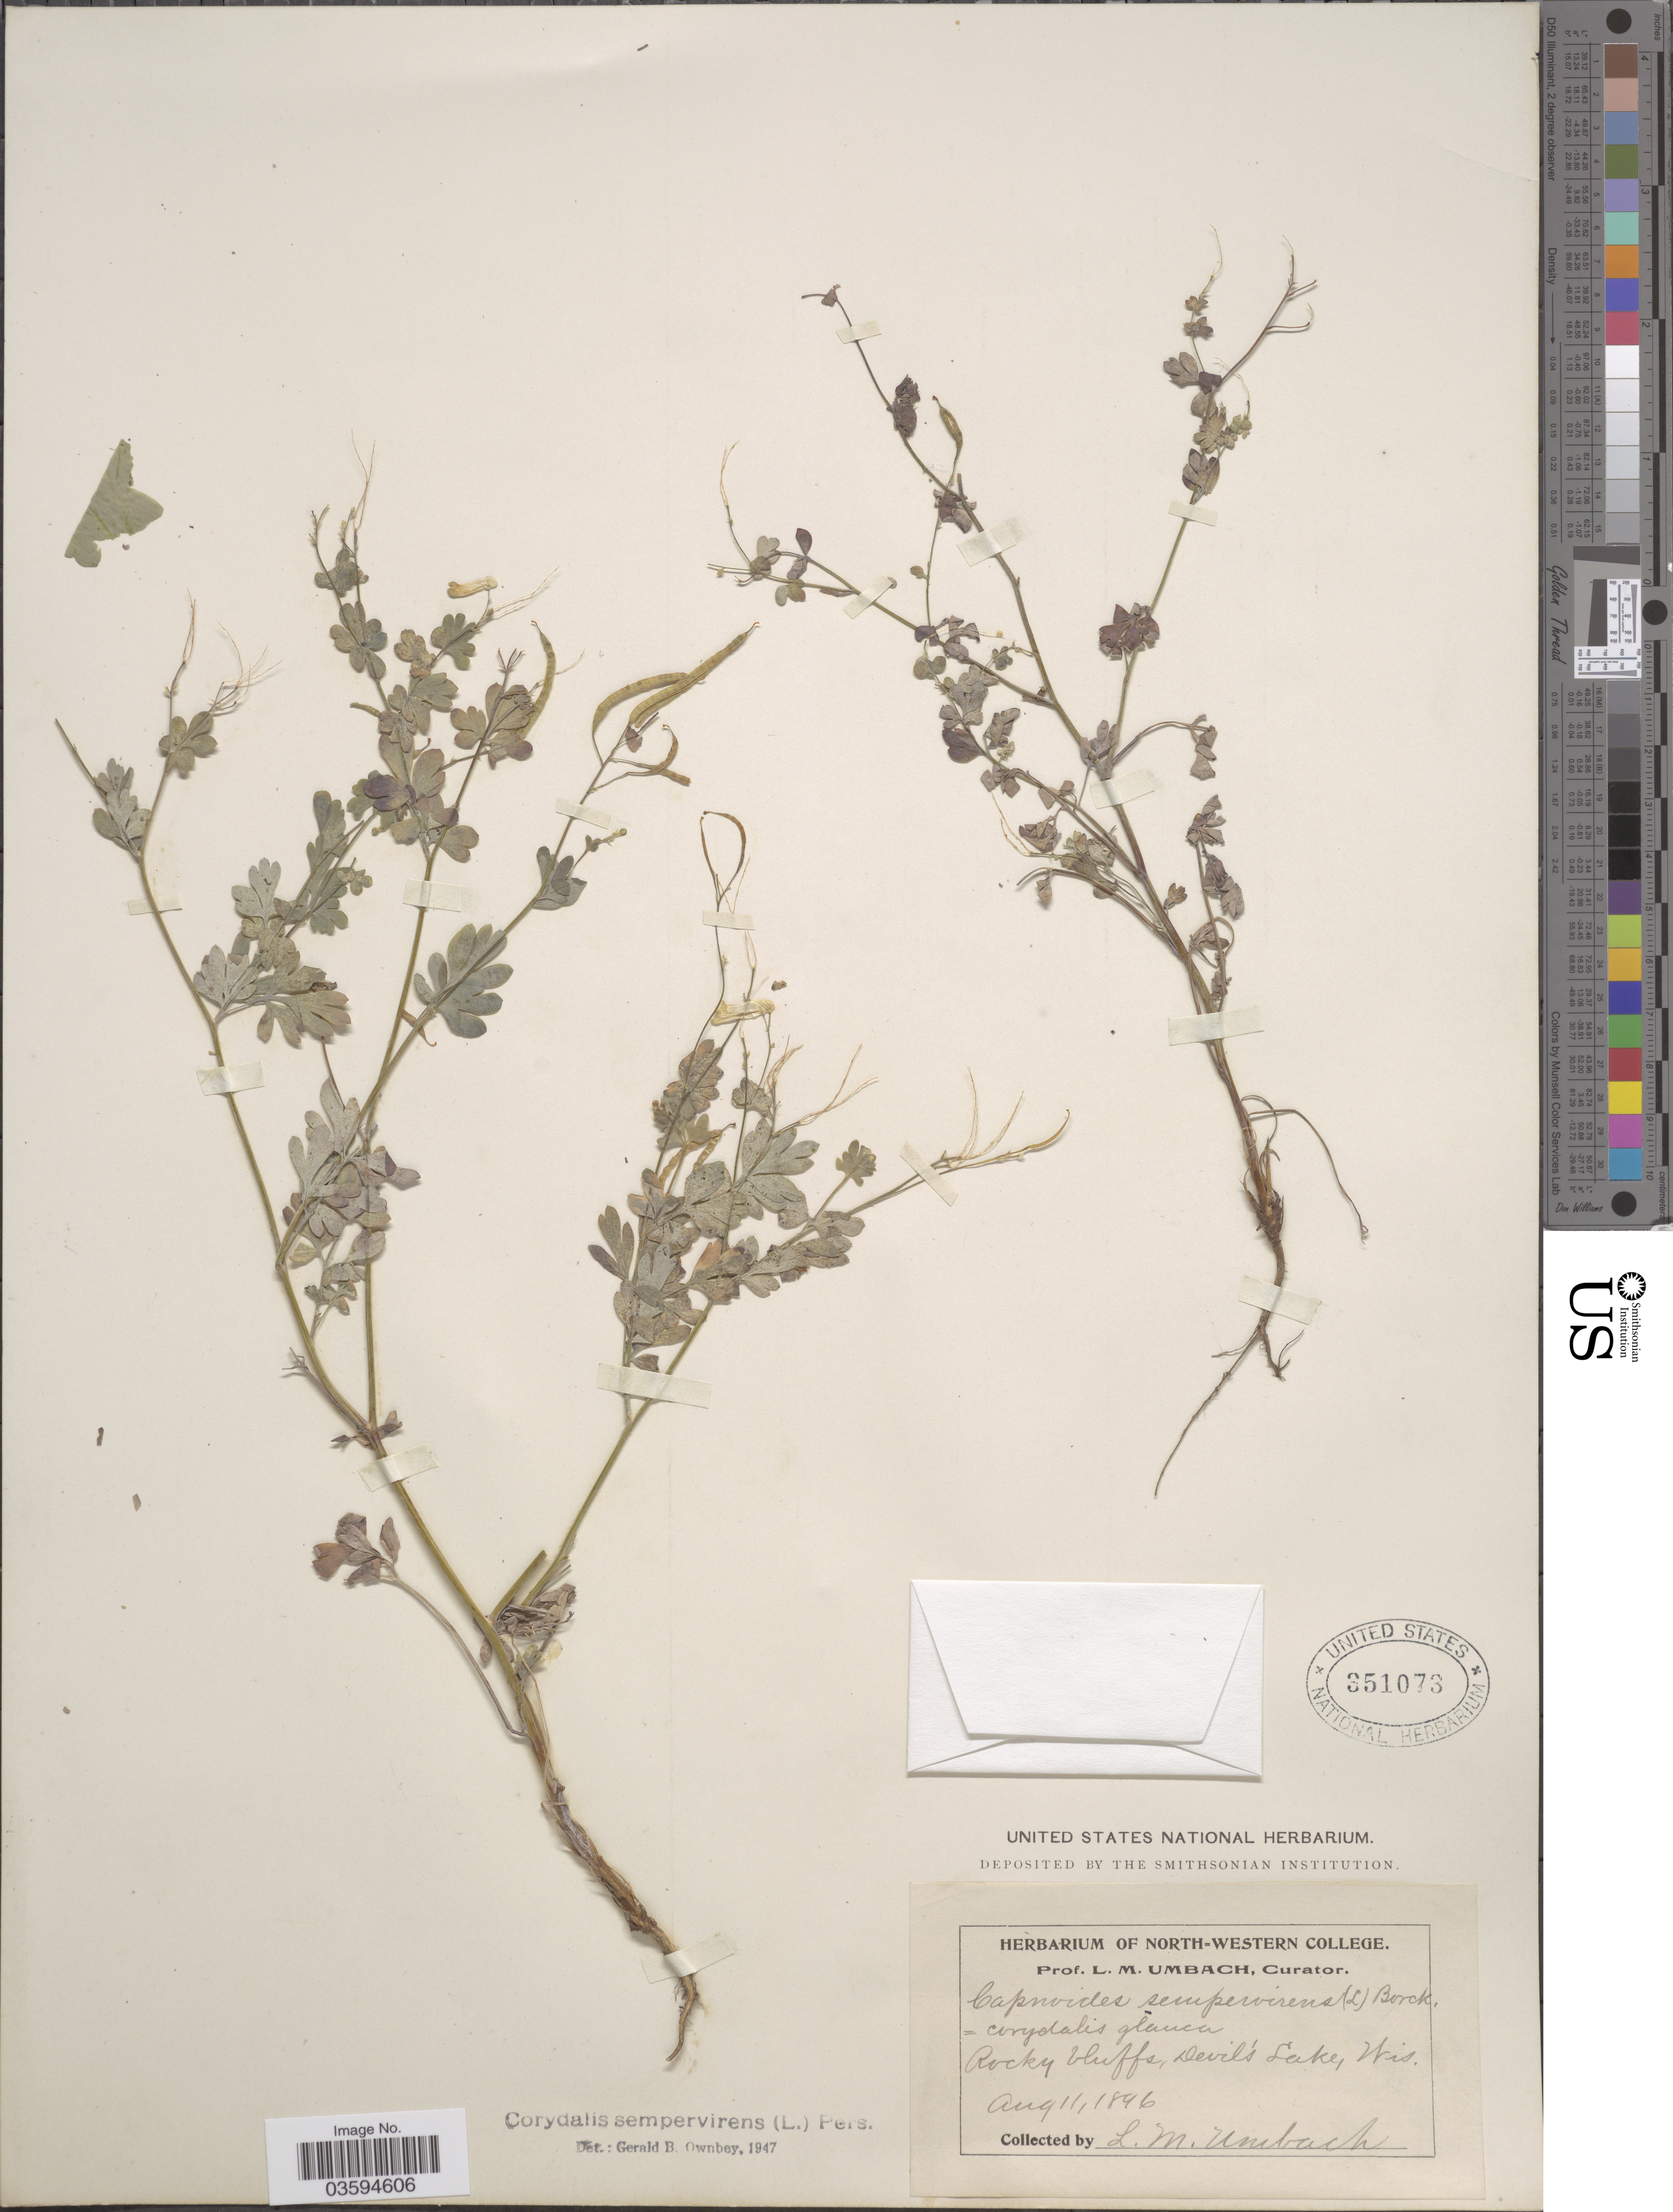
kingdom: Plantae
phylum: Tracheophyta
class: Magnoliopsida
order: Ranunculales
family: Papaveraceae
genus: Capnoides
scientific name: Capnoides sempervirens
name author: (L.) Borkh.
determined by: Strong, M. T., (US), Smithsonian Institution - National Museum of Natural History (UNITED STATES)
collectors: L. M. Umbach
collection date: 1846-08-11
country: United States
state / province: Wisconsin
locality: Rocky bluffs, Devil's Lake.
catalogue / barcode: US 351073